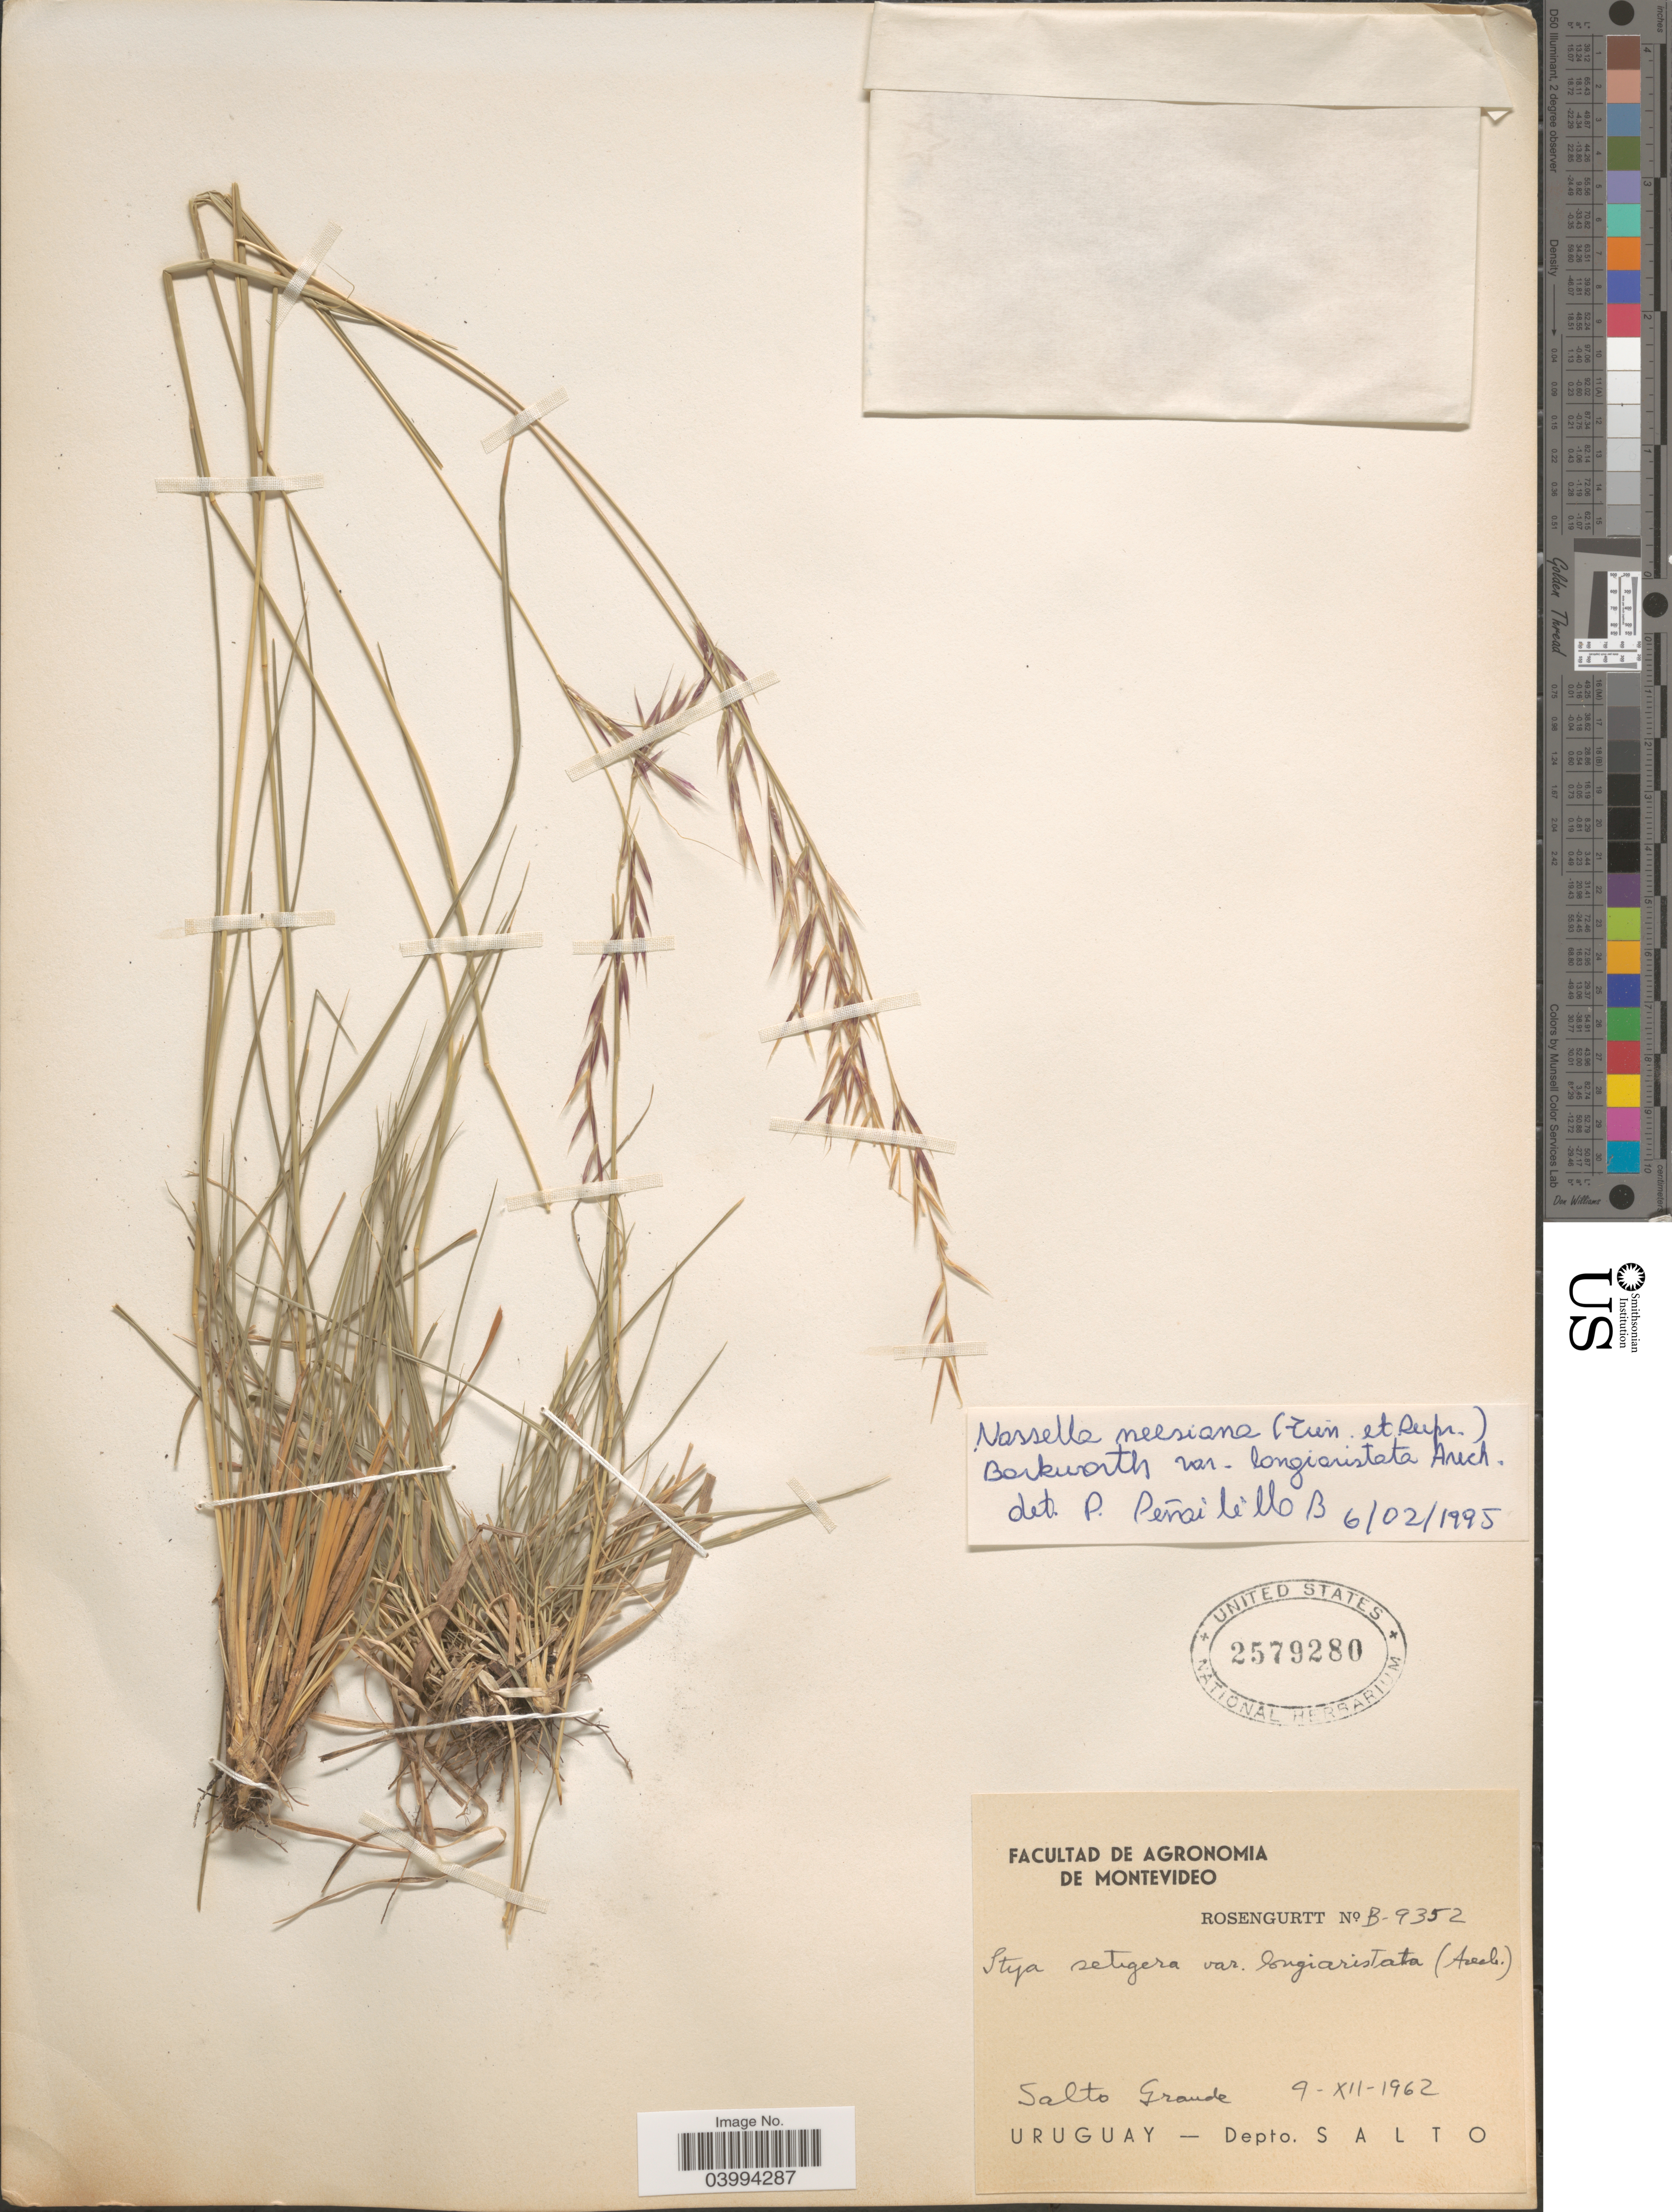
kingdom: Plantae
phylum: Tracheophyta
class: Liliopsida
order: Poales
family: Poaceae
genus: Nassella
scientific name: Nassella neesiana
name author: (Trin. & Rupr.) Barkworth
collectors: Rosengurtt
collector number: B-9352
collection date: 1962-12-09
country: Uruguay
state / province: Salto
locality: Salto Grande. Depto. Salto.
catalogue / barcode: US 2579280